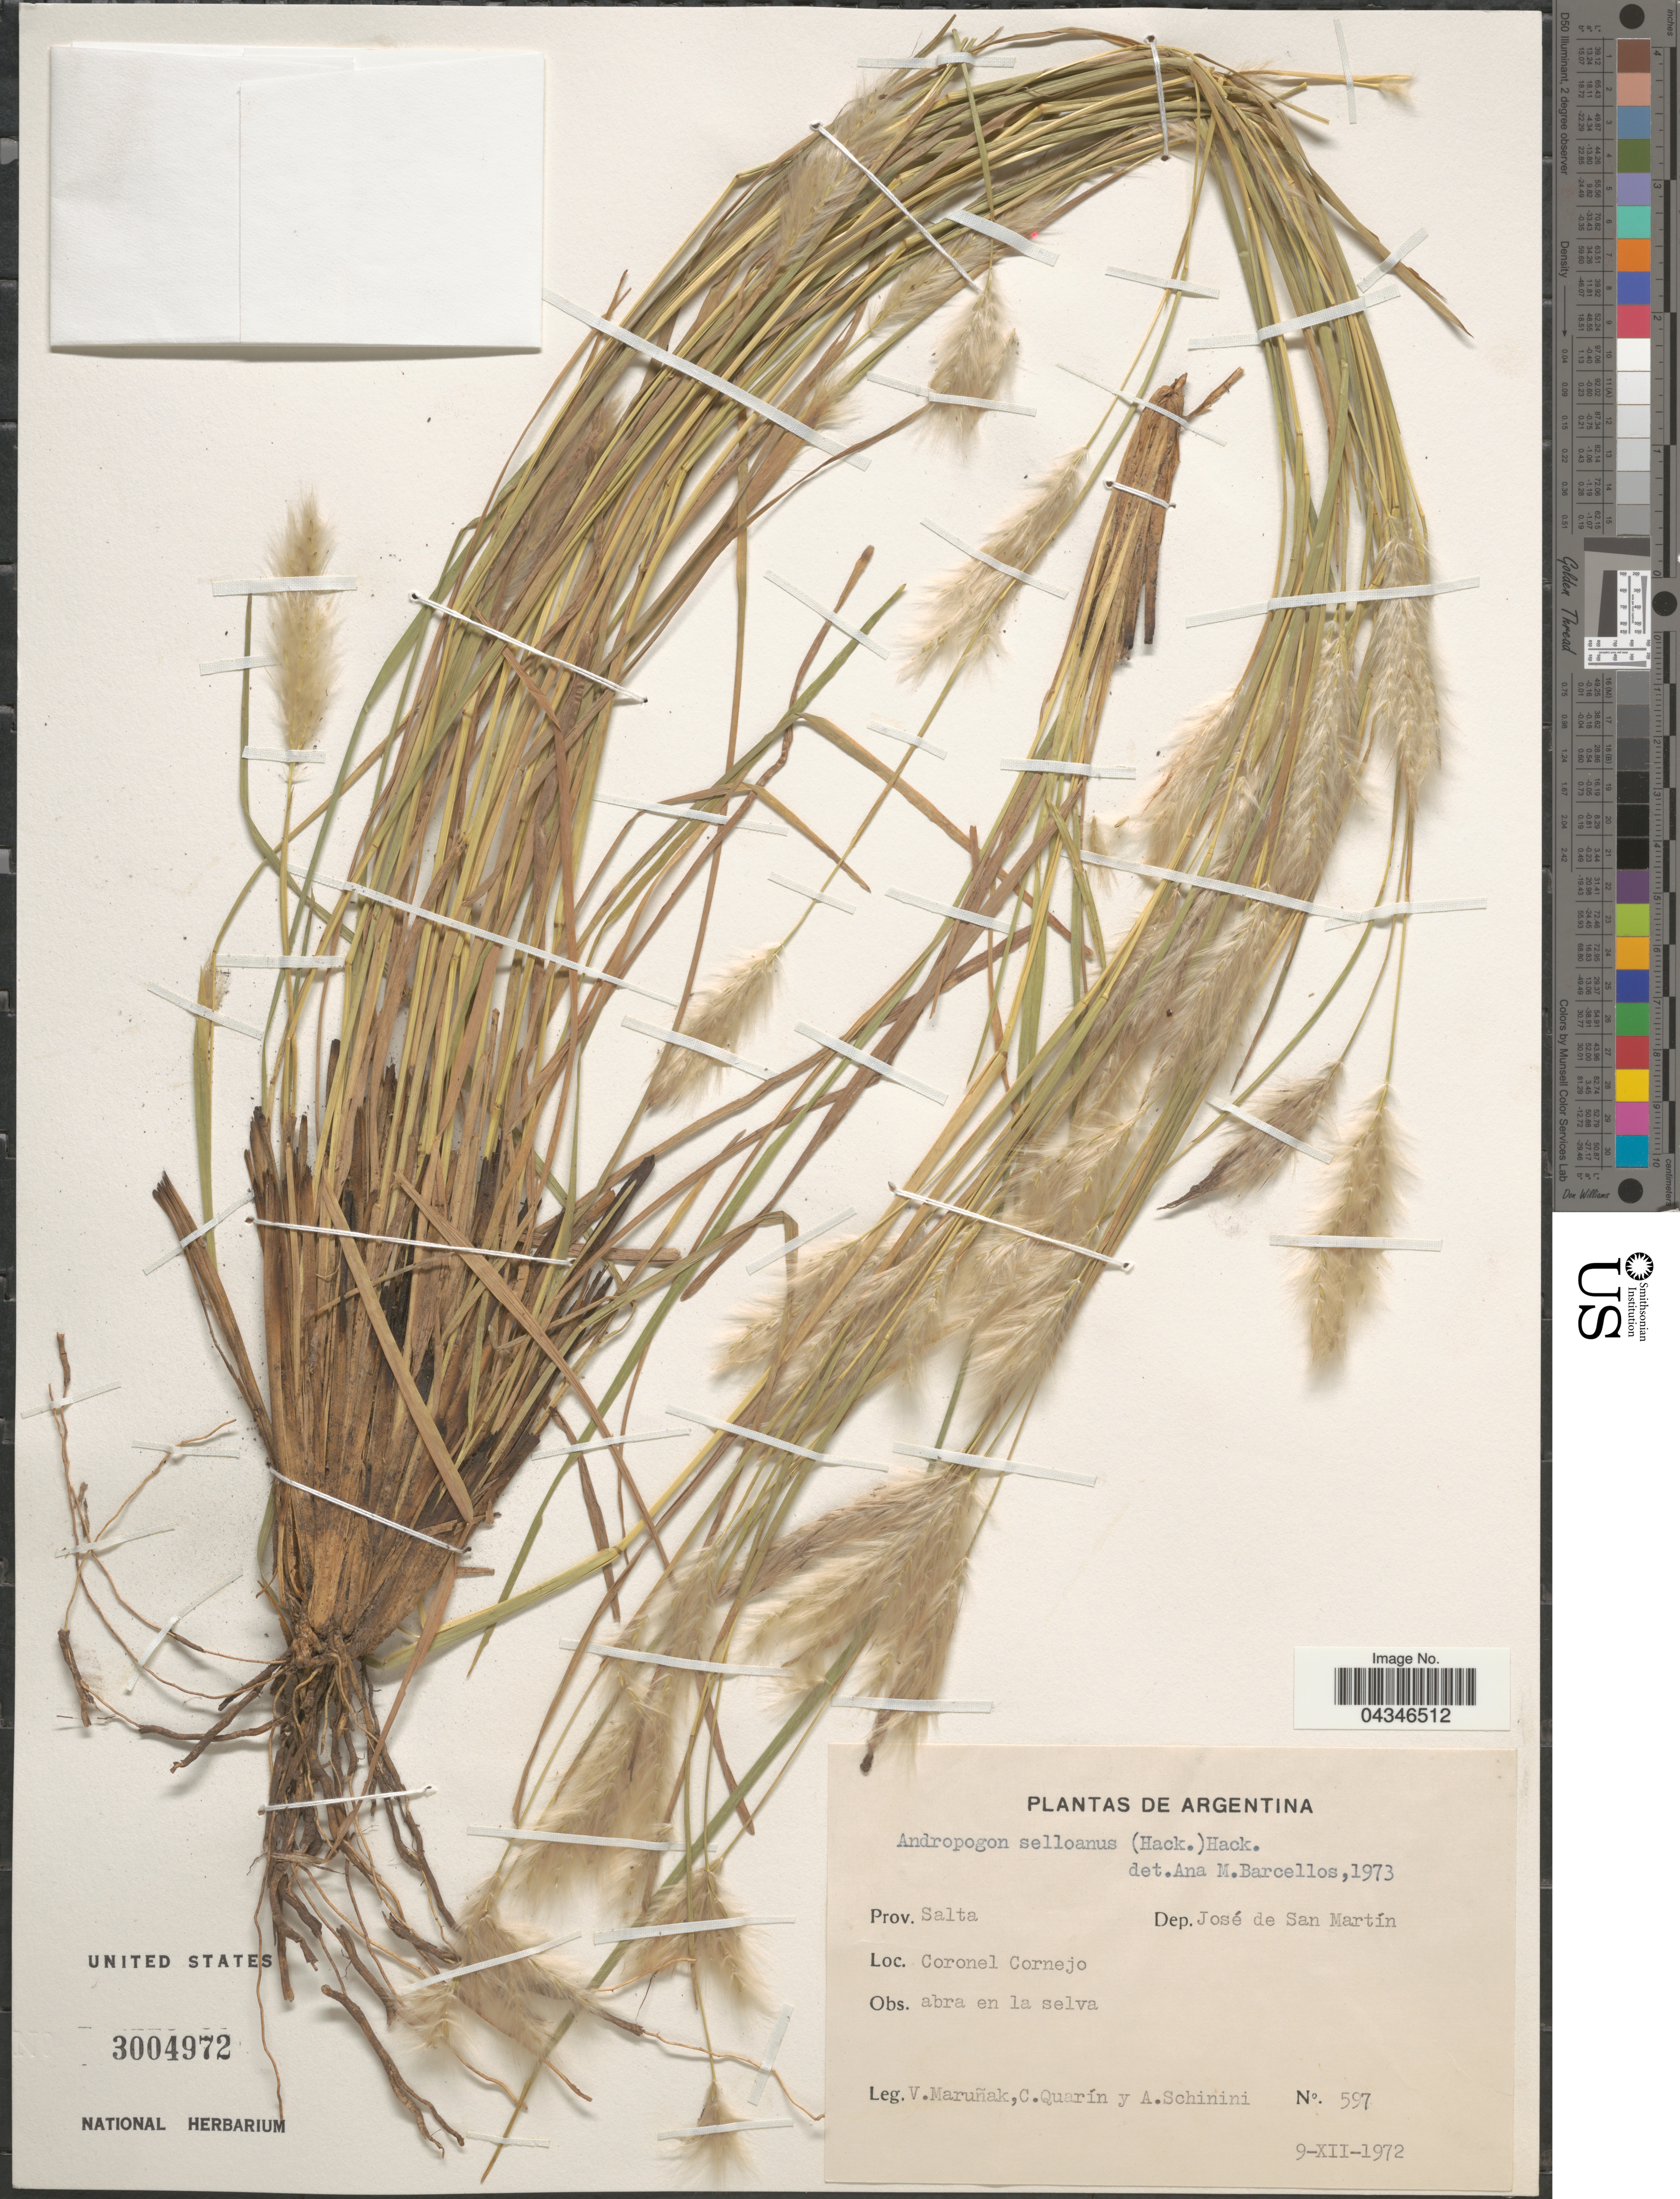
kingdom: Plantae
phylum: Tracheophyta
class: Liliopsida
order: Poales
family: Poaceae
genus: Andropogon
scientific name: Andropogon selloanus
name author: (Hack.) Hack.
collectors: V. Maruñak, C. Quarín & A. Schinini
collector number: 597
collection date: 1972-12-09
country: Argentina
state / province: Salta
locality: Dep. José de San Martín. Coronel Cornejo.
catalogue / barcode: US 3004972